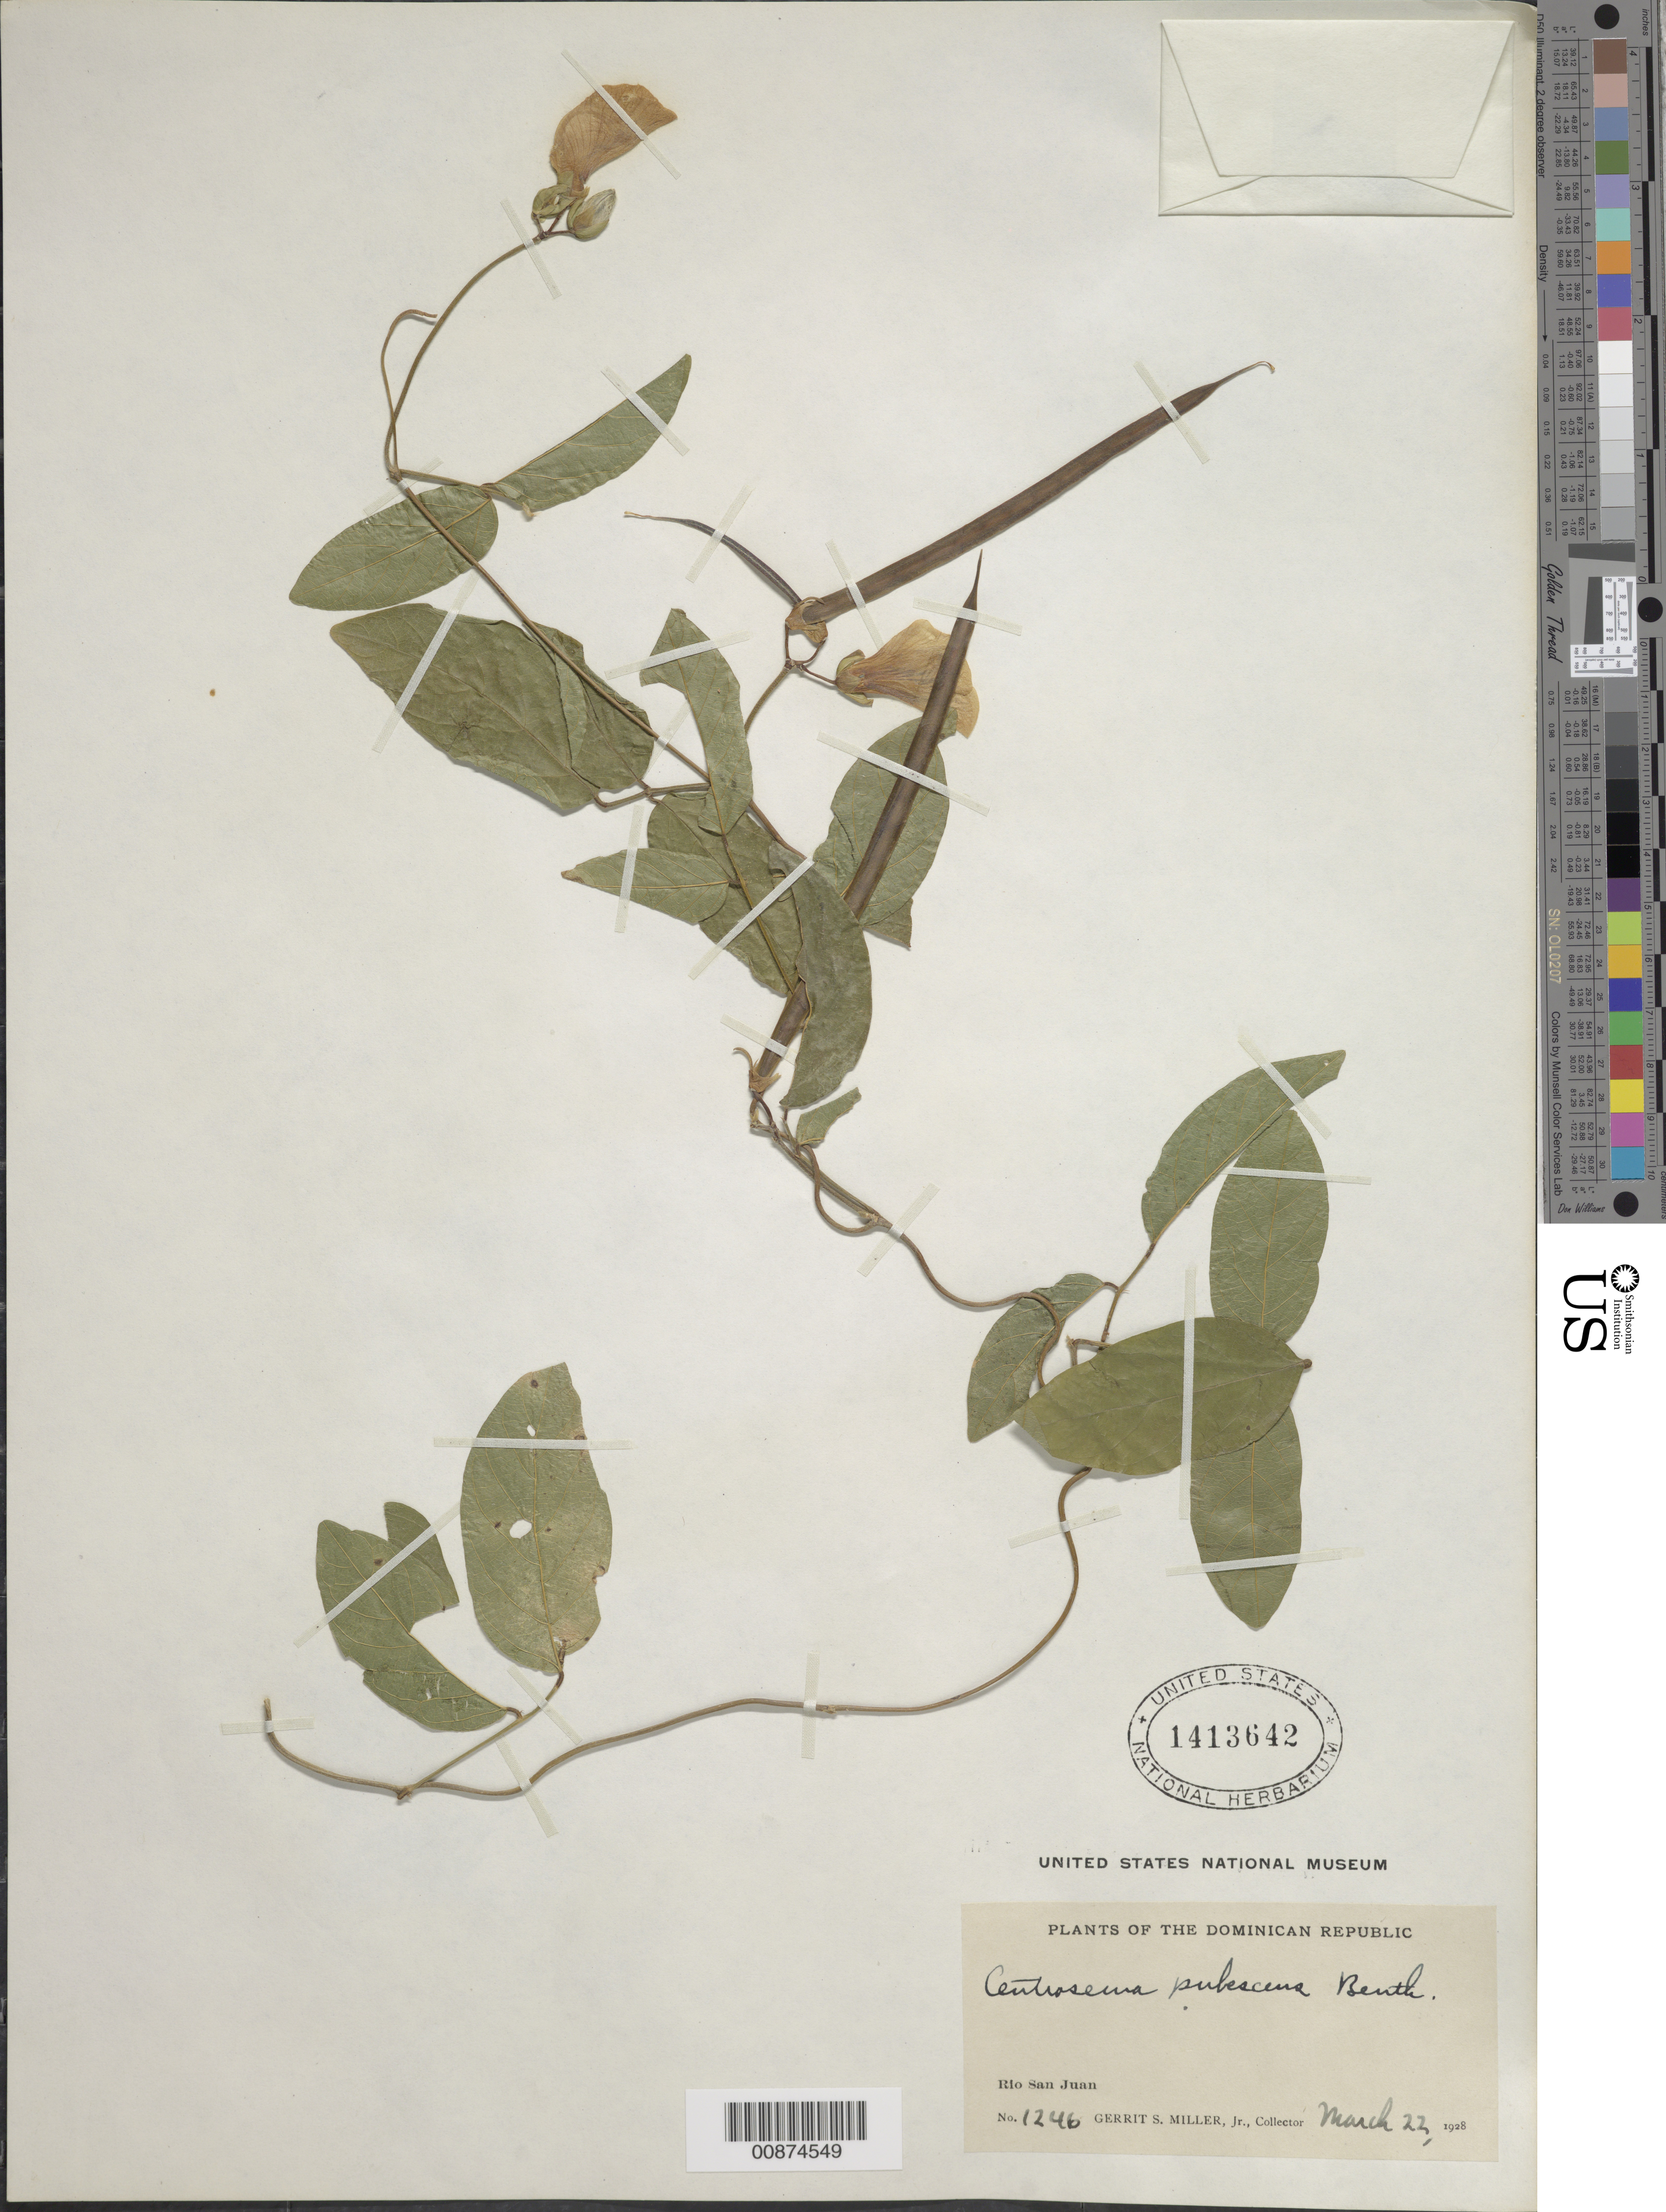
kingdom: Plantae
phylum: Tracheophyta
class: Magnoliopsida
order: Fabales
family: Fabaceae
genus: Centrosema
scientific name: Centrosema pubescens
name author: Benth.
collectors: G. S. Miller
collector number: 1246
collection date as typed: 22 Mar 1928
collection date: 1928-03-22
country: Dominican Republic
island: Hispaniola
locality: Río San Juan.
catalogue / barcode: US 1413642